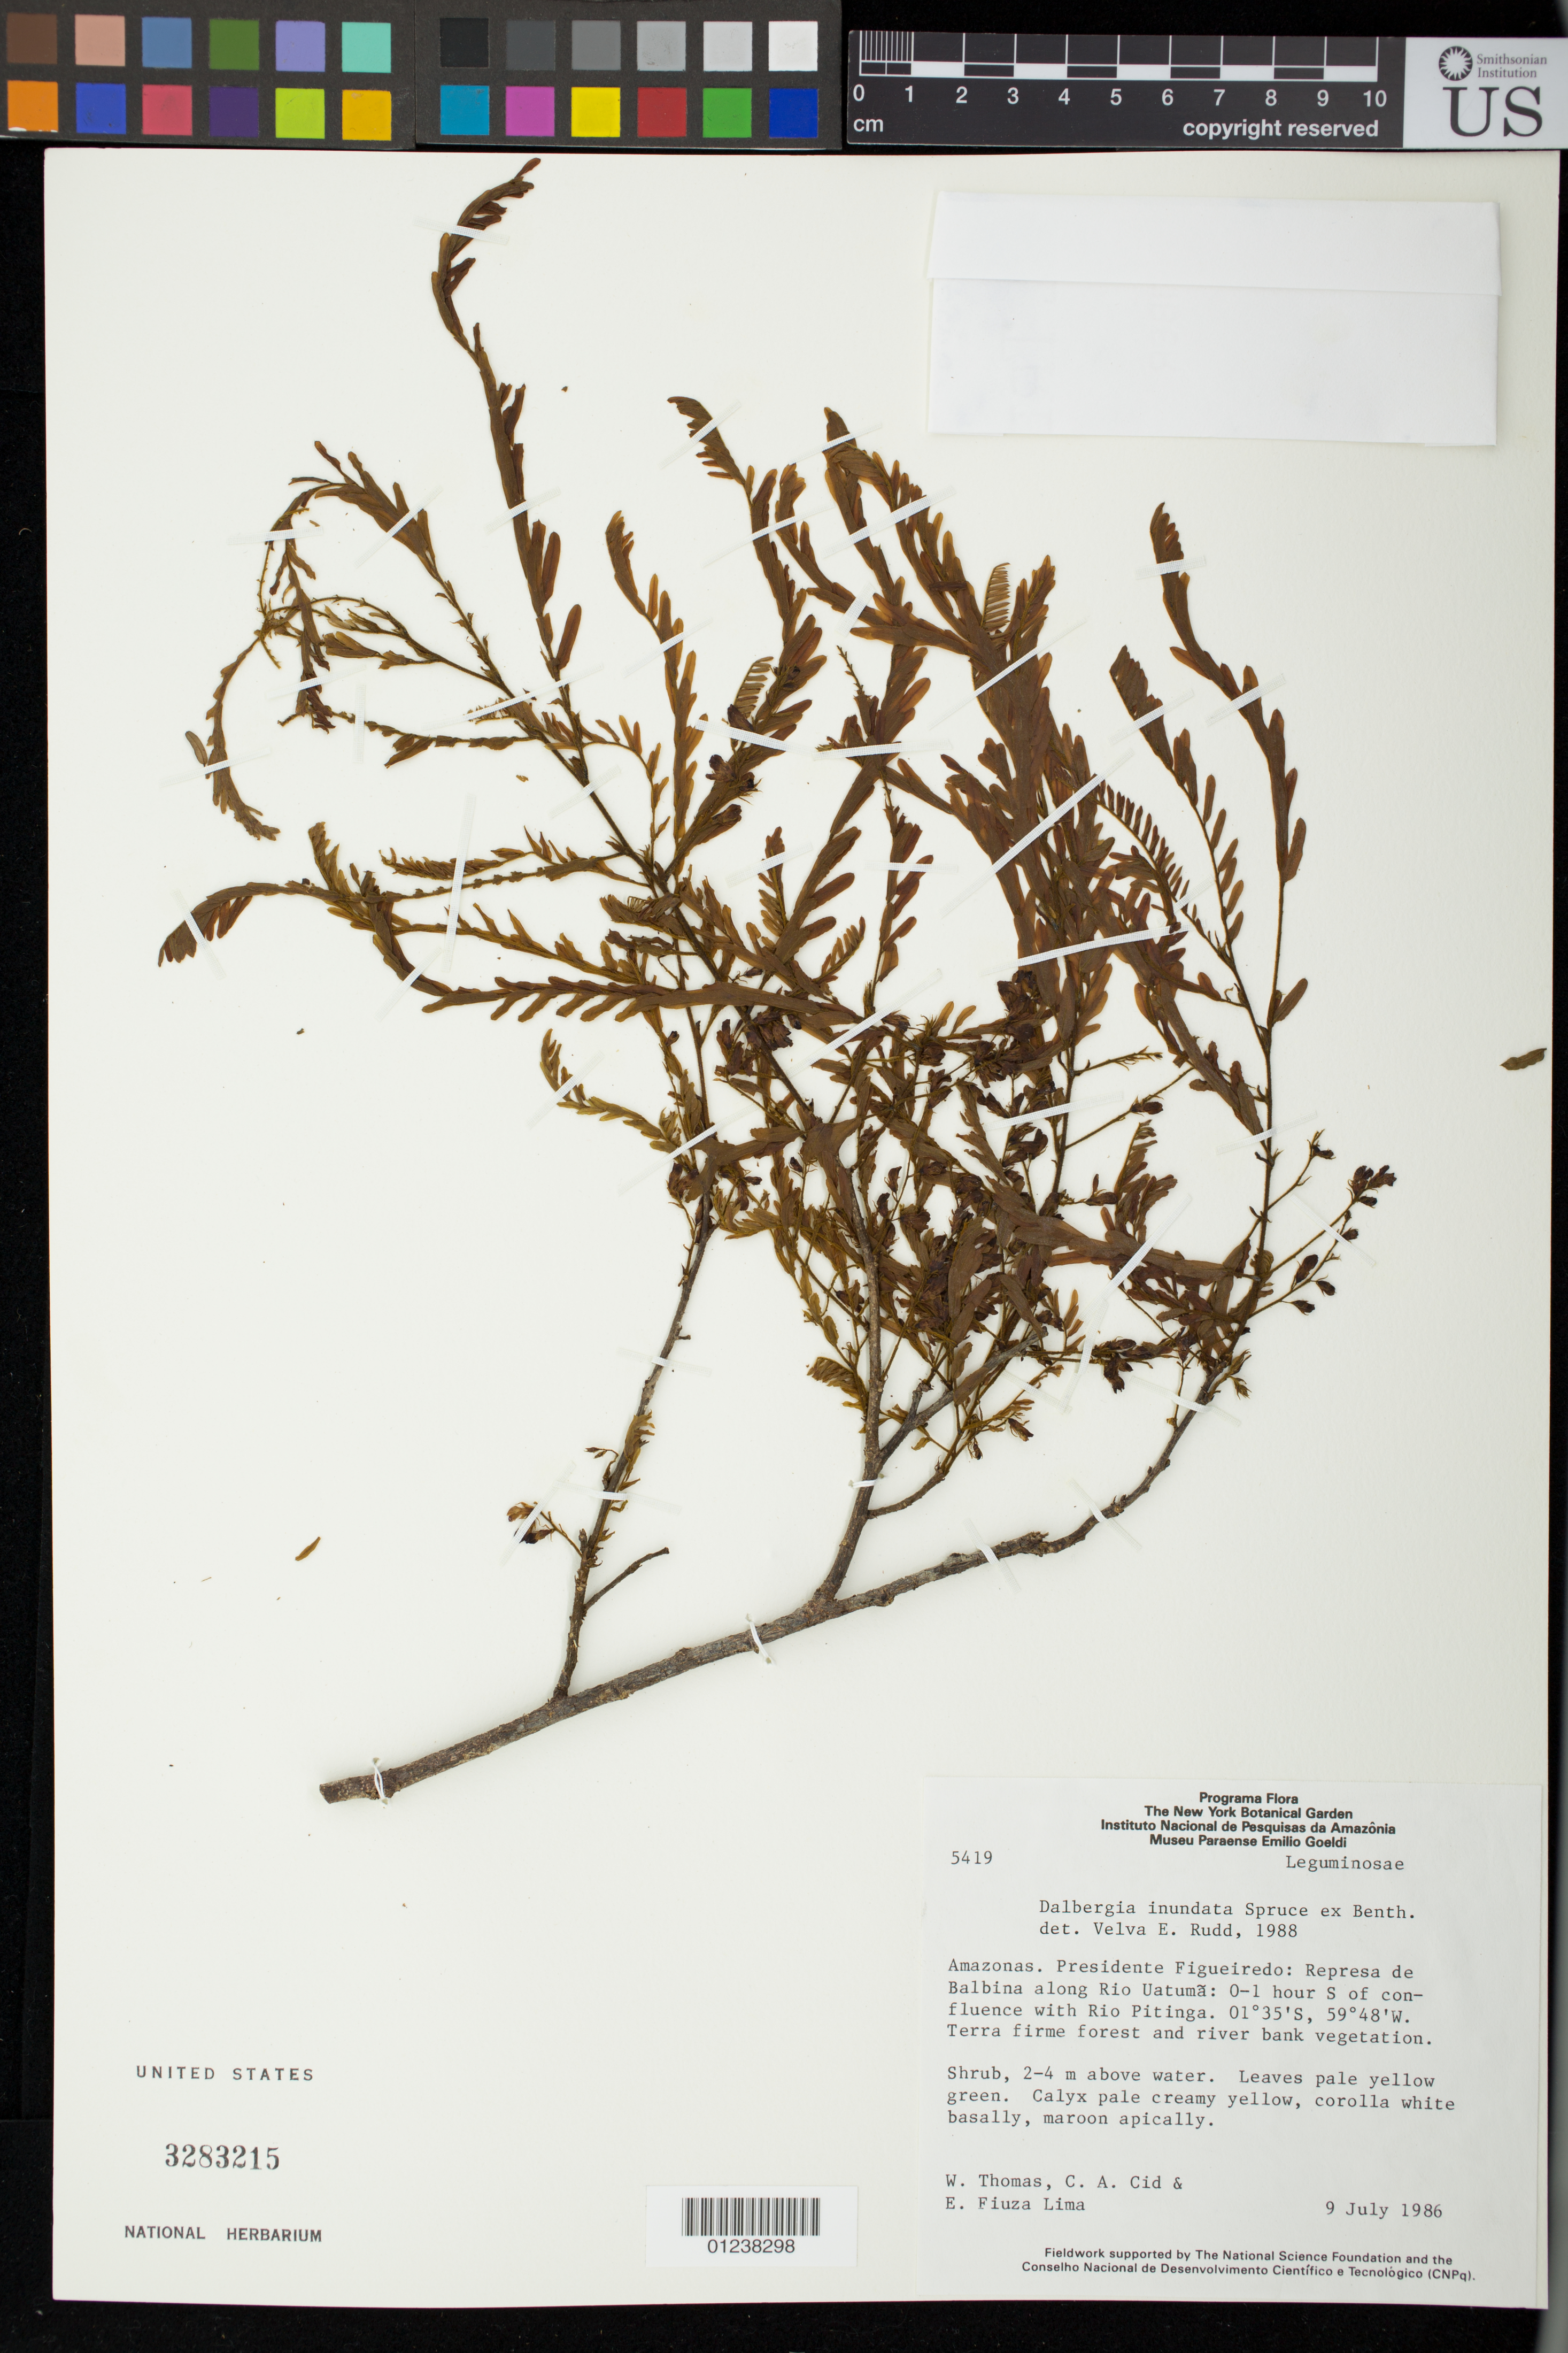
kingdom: Plantae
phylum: Tracheophyta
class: Magnoliopsida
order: Fabales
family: Fabaceae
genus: Dalbergia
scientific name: Dalbergia inundata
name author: Benth.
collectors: W. Thomas, C. A. Cid Ferreira & E. Fiuza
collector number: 5419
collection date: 1986-07-09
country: Brazil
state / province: Amazonas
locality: Presidente Figueiredo: Represa de Balbina along Rio Uatuma: 0-1 hour S of confluence with Rio Pitinga.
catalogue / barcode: US 3283215